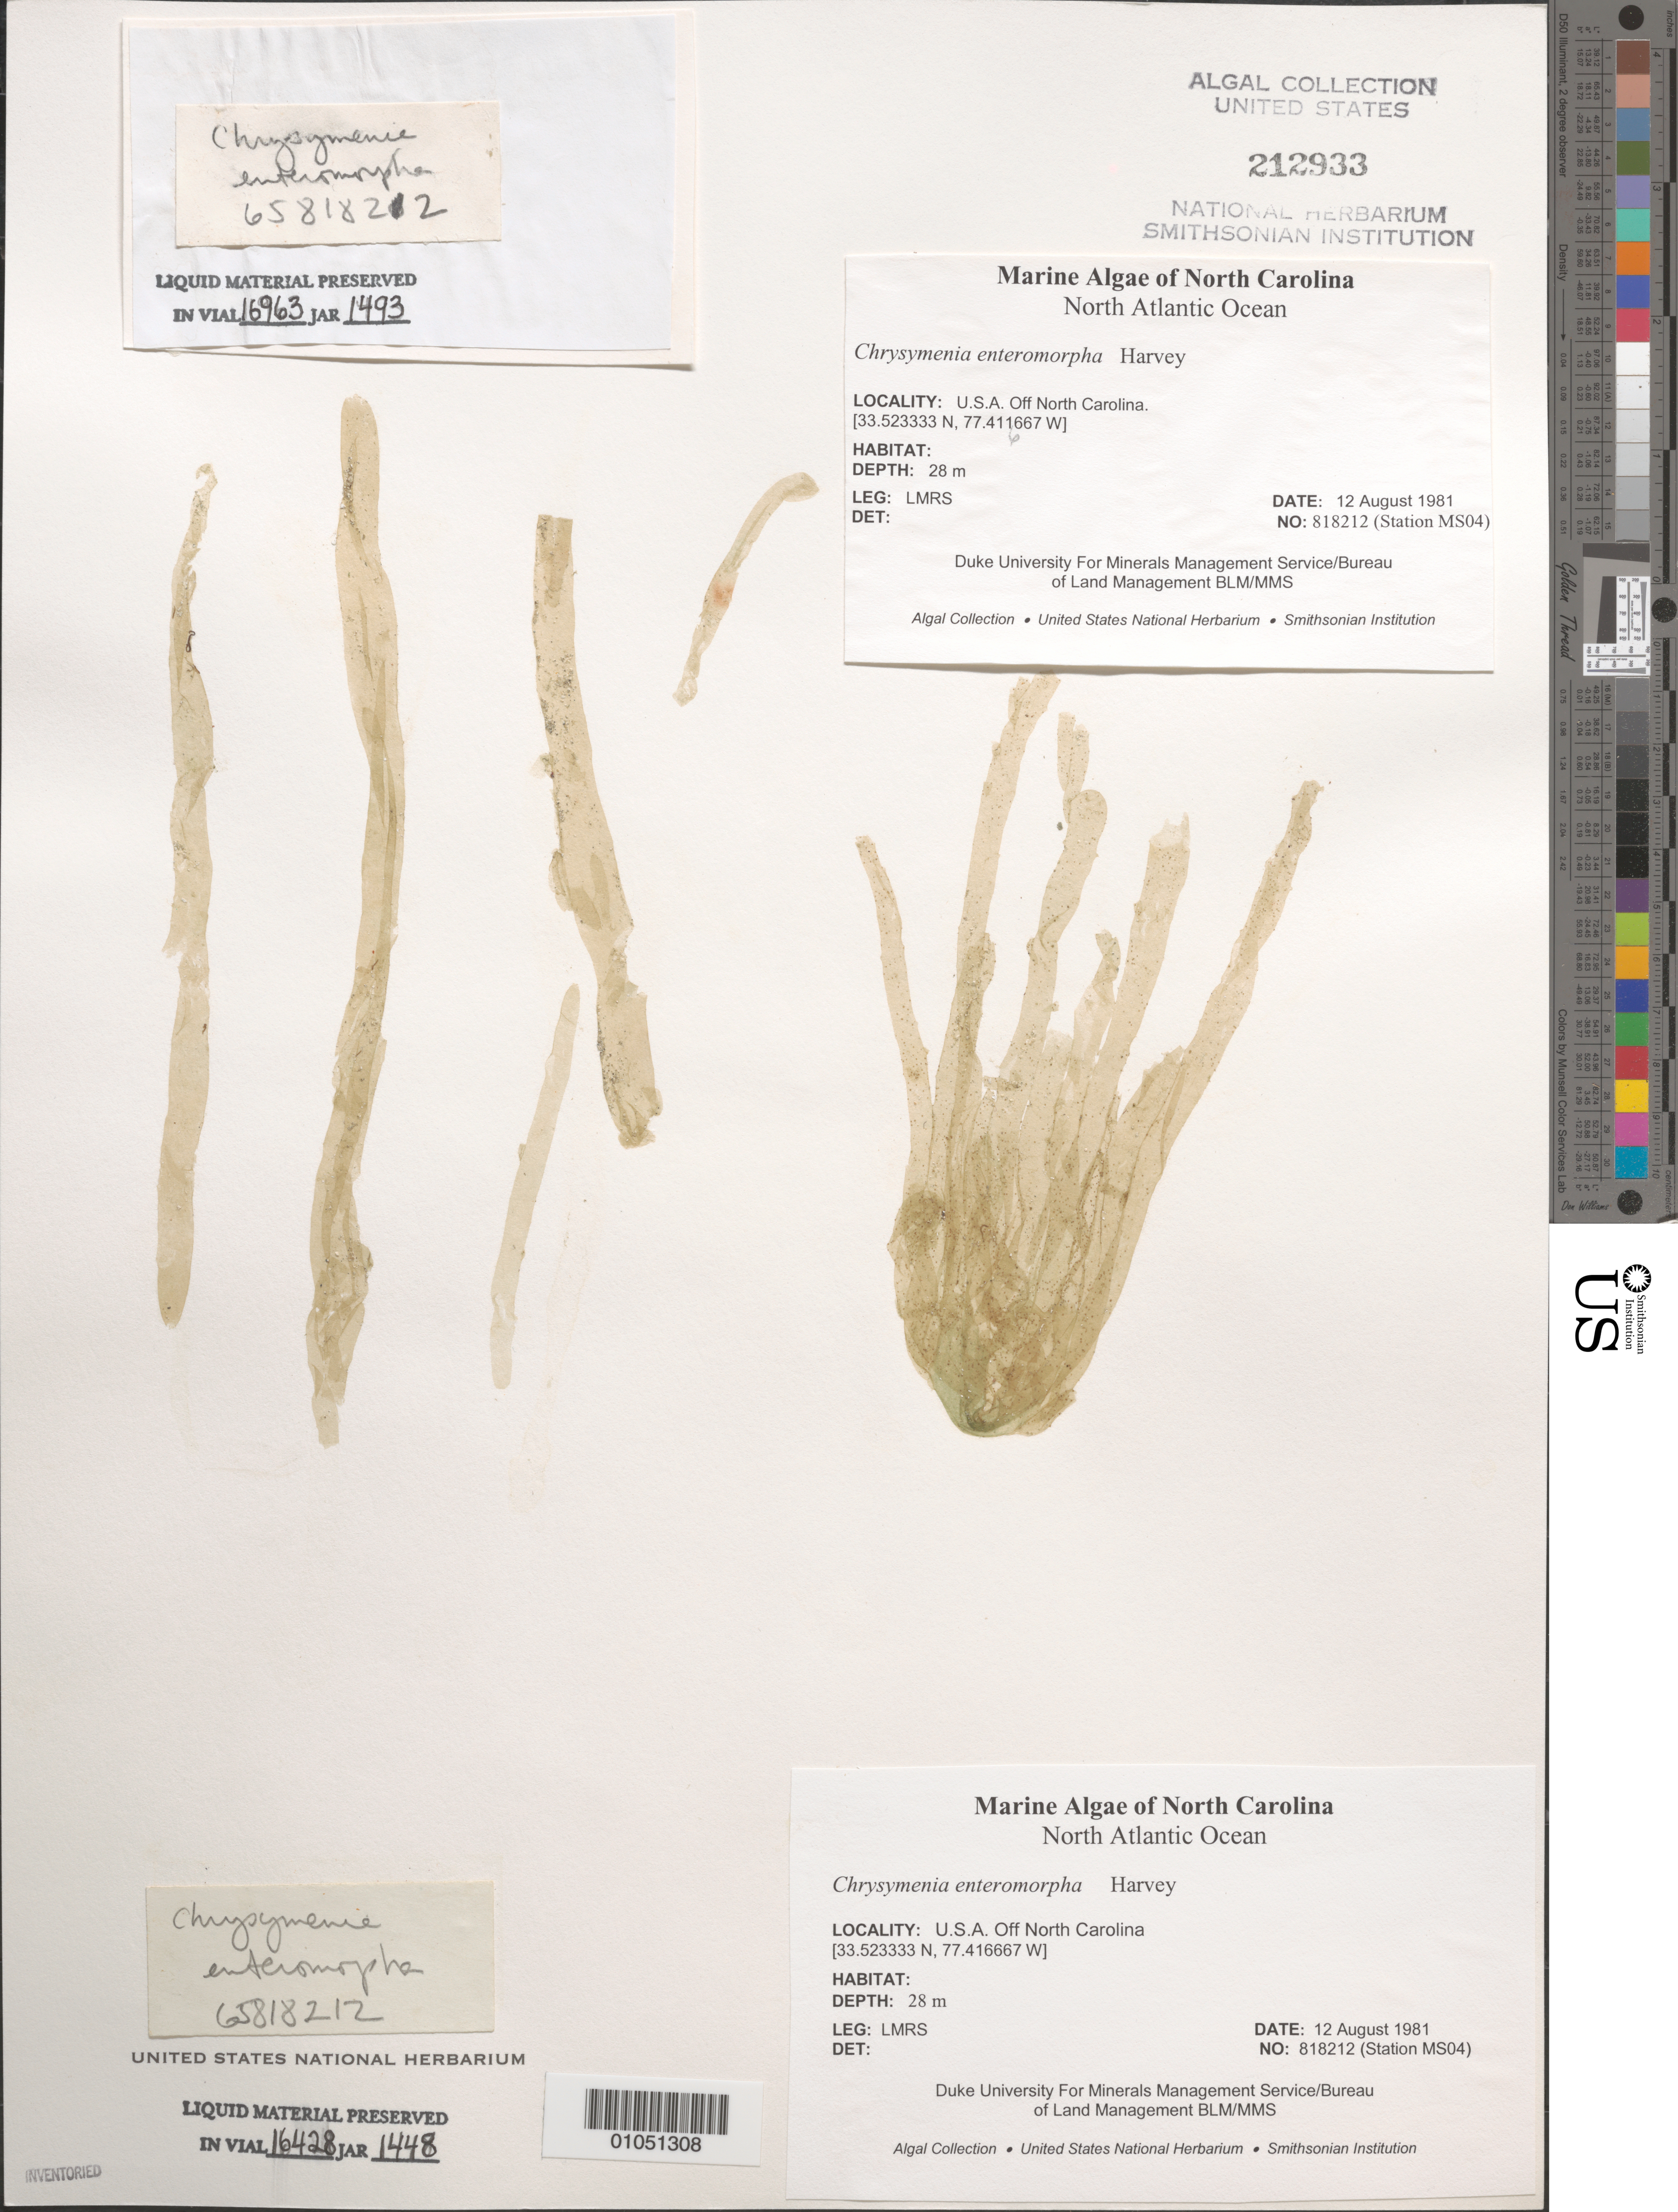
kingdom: Plantae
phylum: Rhodophyta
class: Florideophyceae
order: Rhodymeniales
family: Rhodymeniaceae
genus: Botryocladia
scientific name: Botryocladia enteromorpha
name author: (Harv.) W.E. Schmidt et al. in W.E. Schmidt et al.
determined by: Algae name updating Project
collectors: LMRS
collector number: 818212 (Station MS04)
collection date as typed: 12 Aug 1981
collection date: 1981-08-12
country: United States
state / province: North Carolina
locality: North Atlantic Ocean off North Carolina coast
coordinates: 33.523333 N, 77.416667 W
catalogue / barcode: US 212933